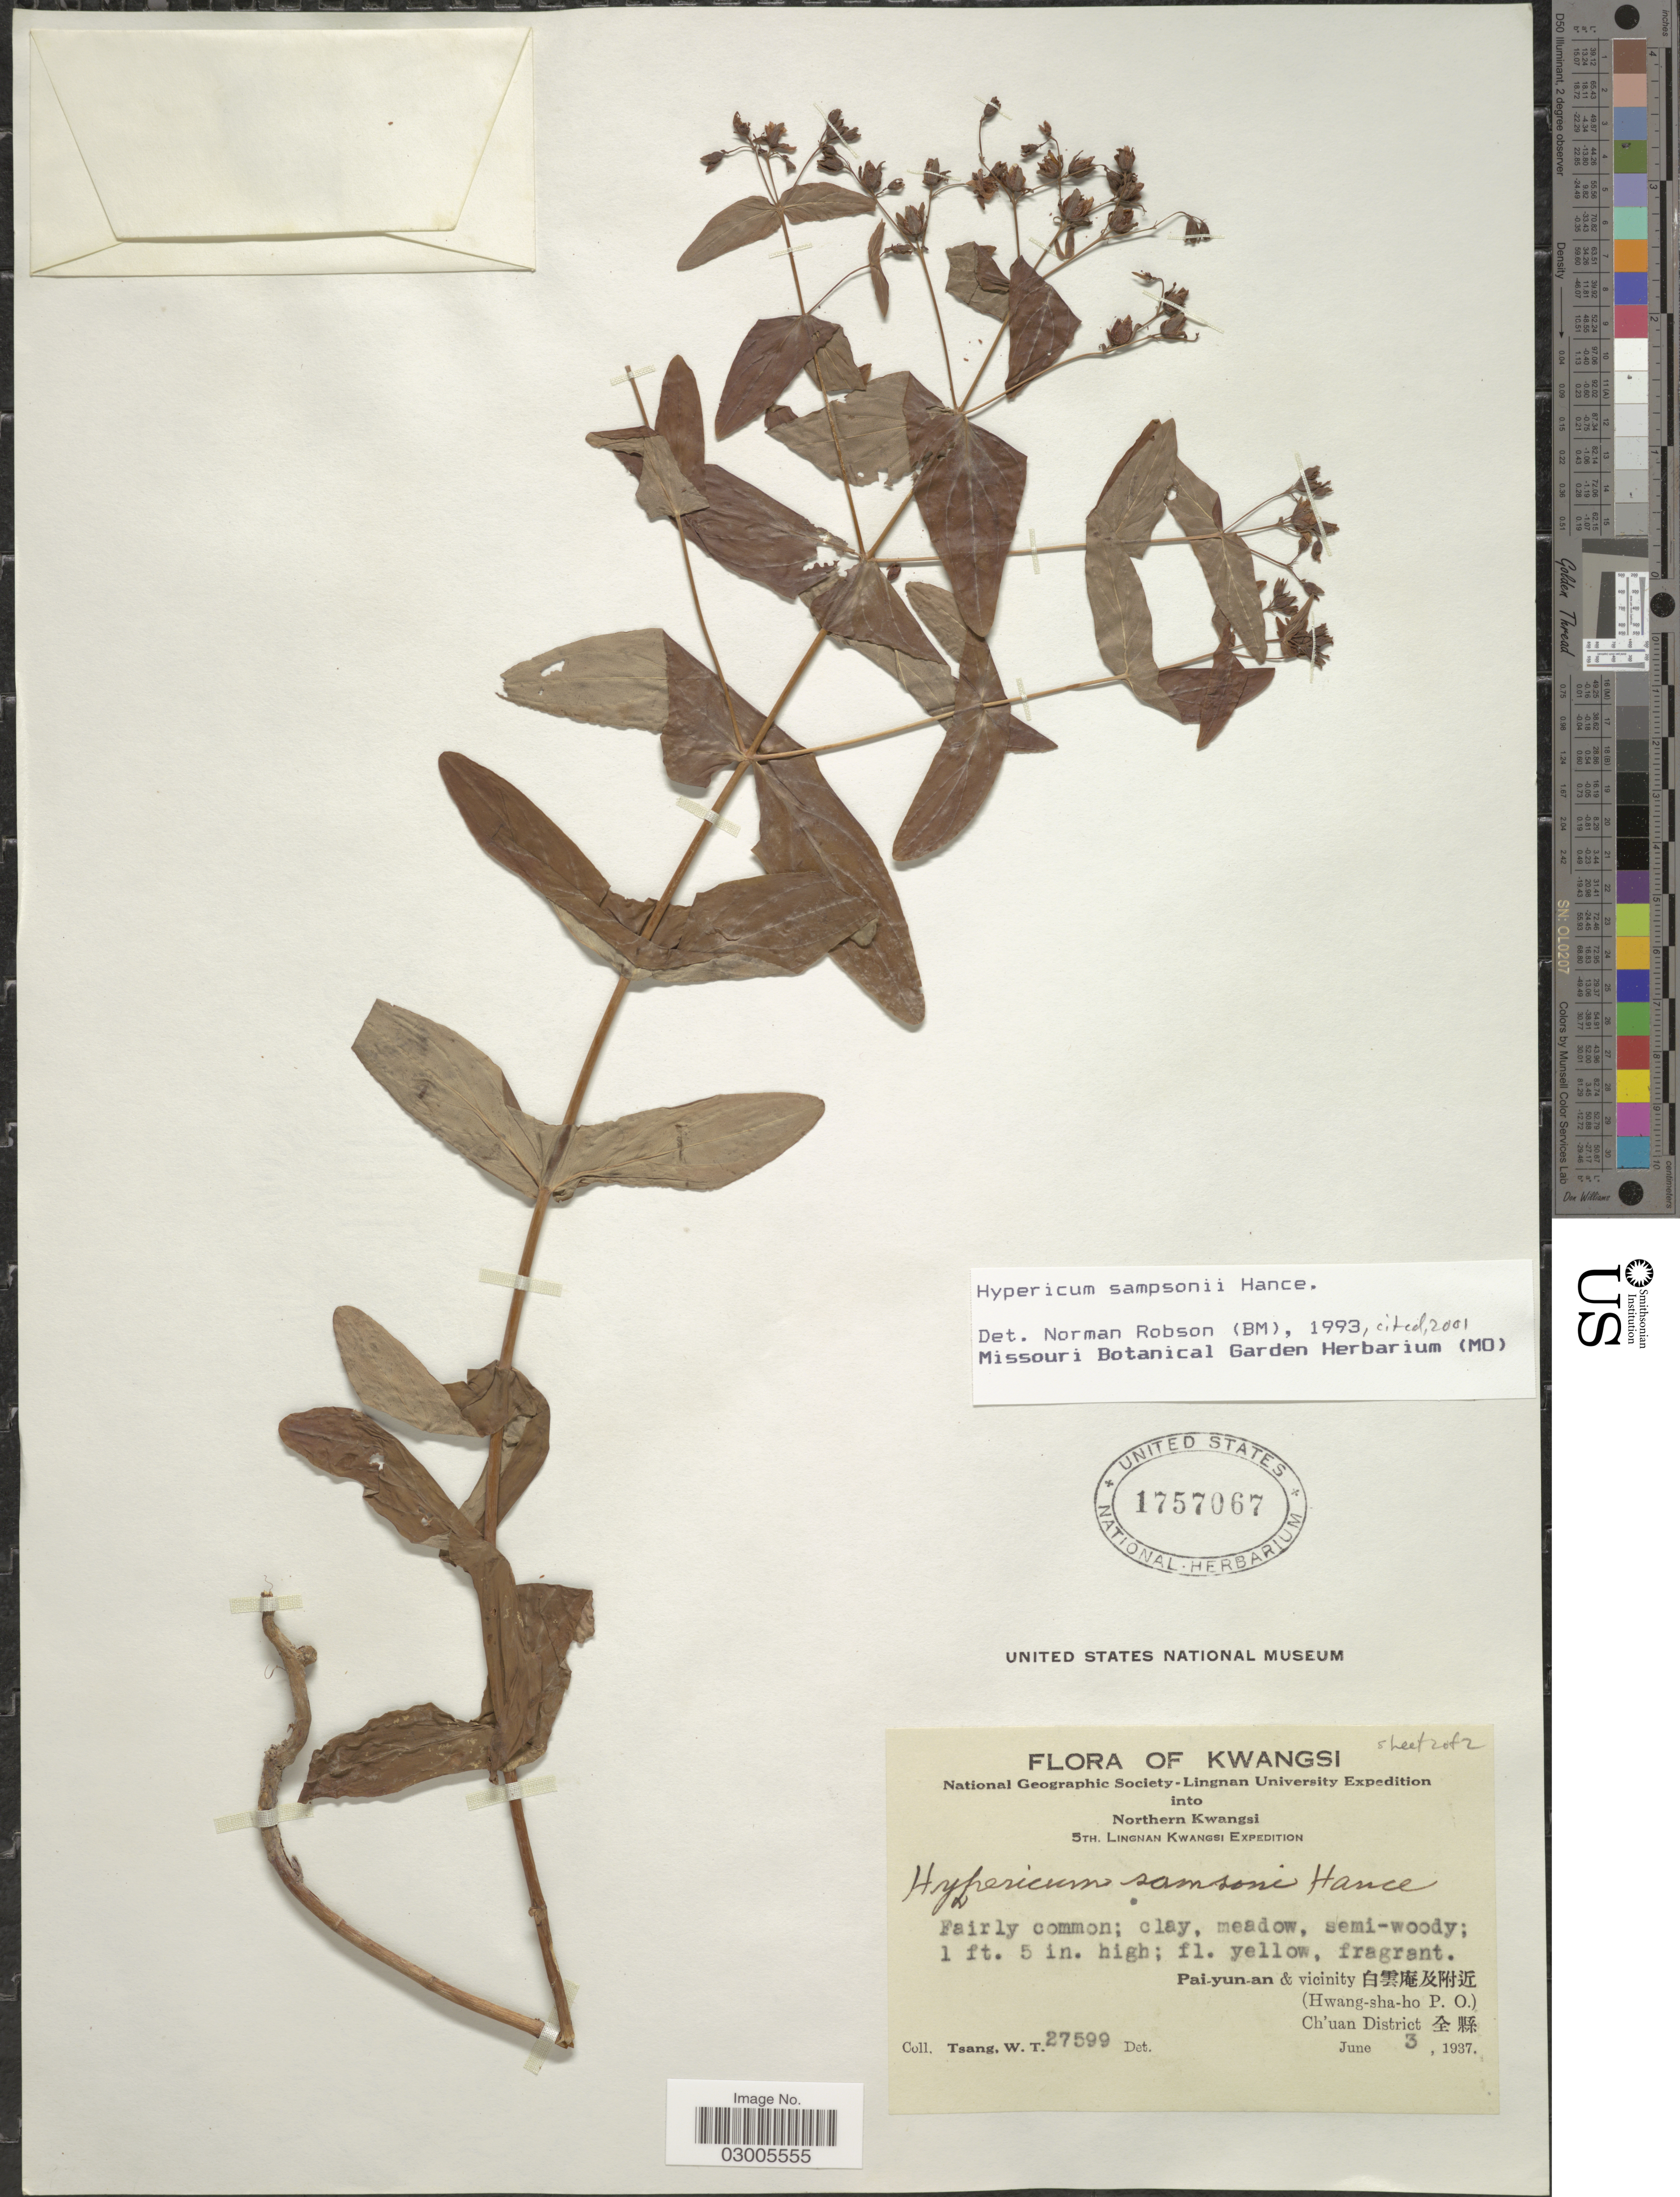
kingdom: Plantae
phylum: Tracheophyta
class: Magnoliopsida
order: Malpighiales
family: Hypericaceae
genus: Hypericum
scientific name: Hypericum sampsonii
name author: Hance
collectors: W. T. Tsang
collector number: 27599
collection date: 1937-06-03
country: China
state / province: Guangxi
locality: Kwangsi.Northern Kwangsi. Pai-yun-an & vicinity (Hwang-sha-ho P. O.) Ch'uan District .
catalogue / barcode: US 1757067